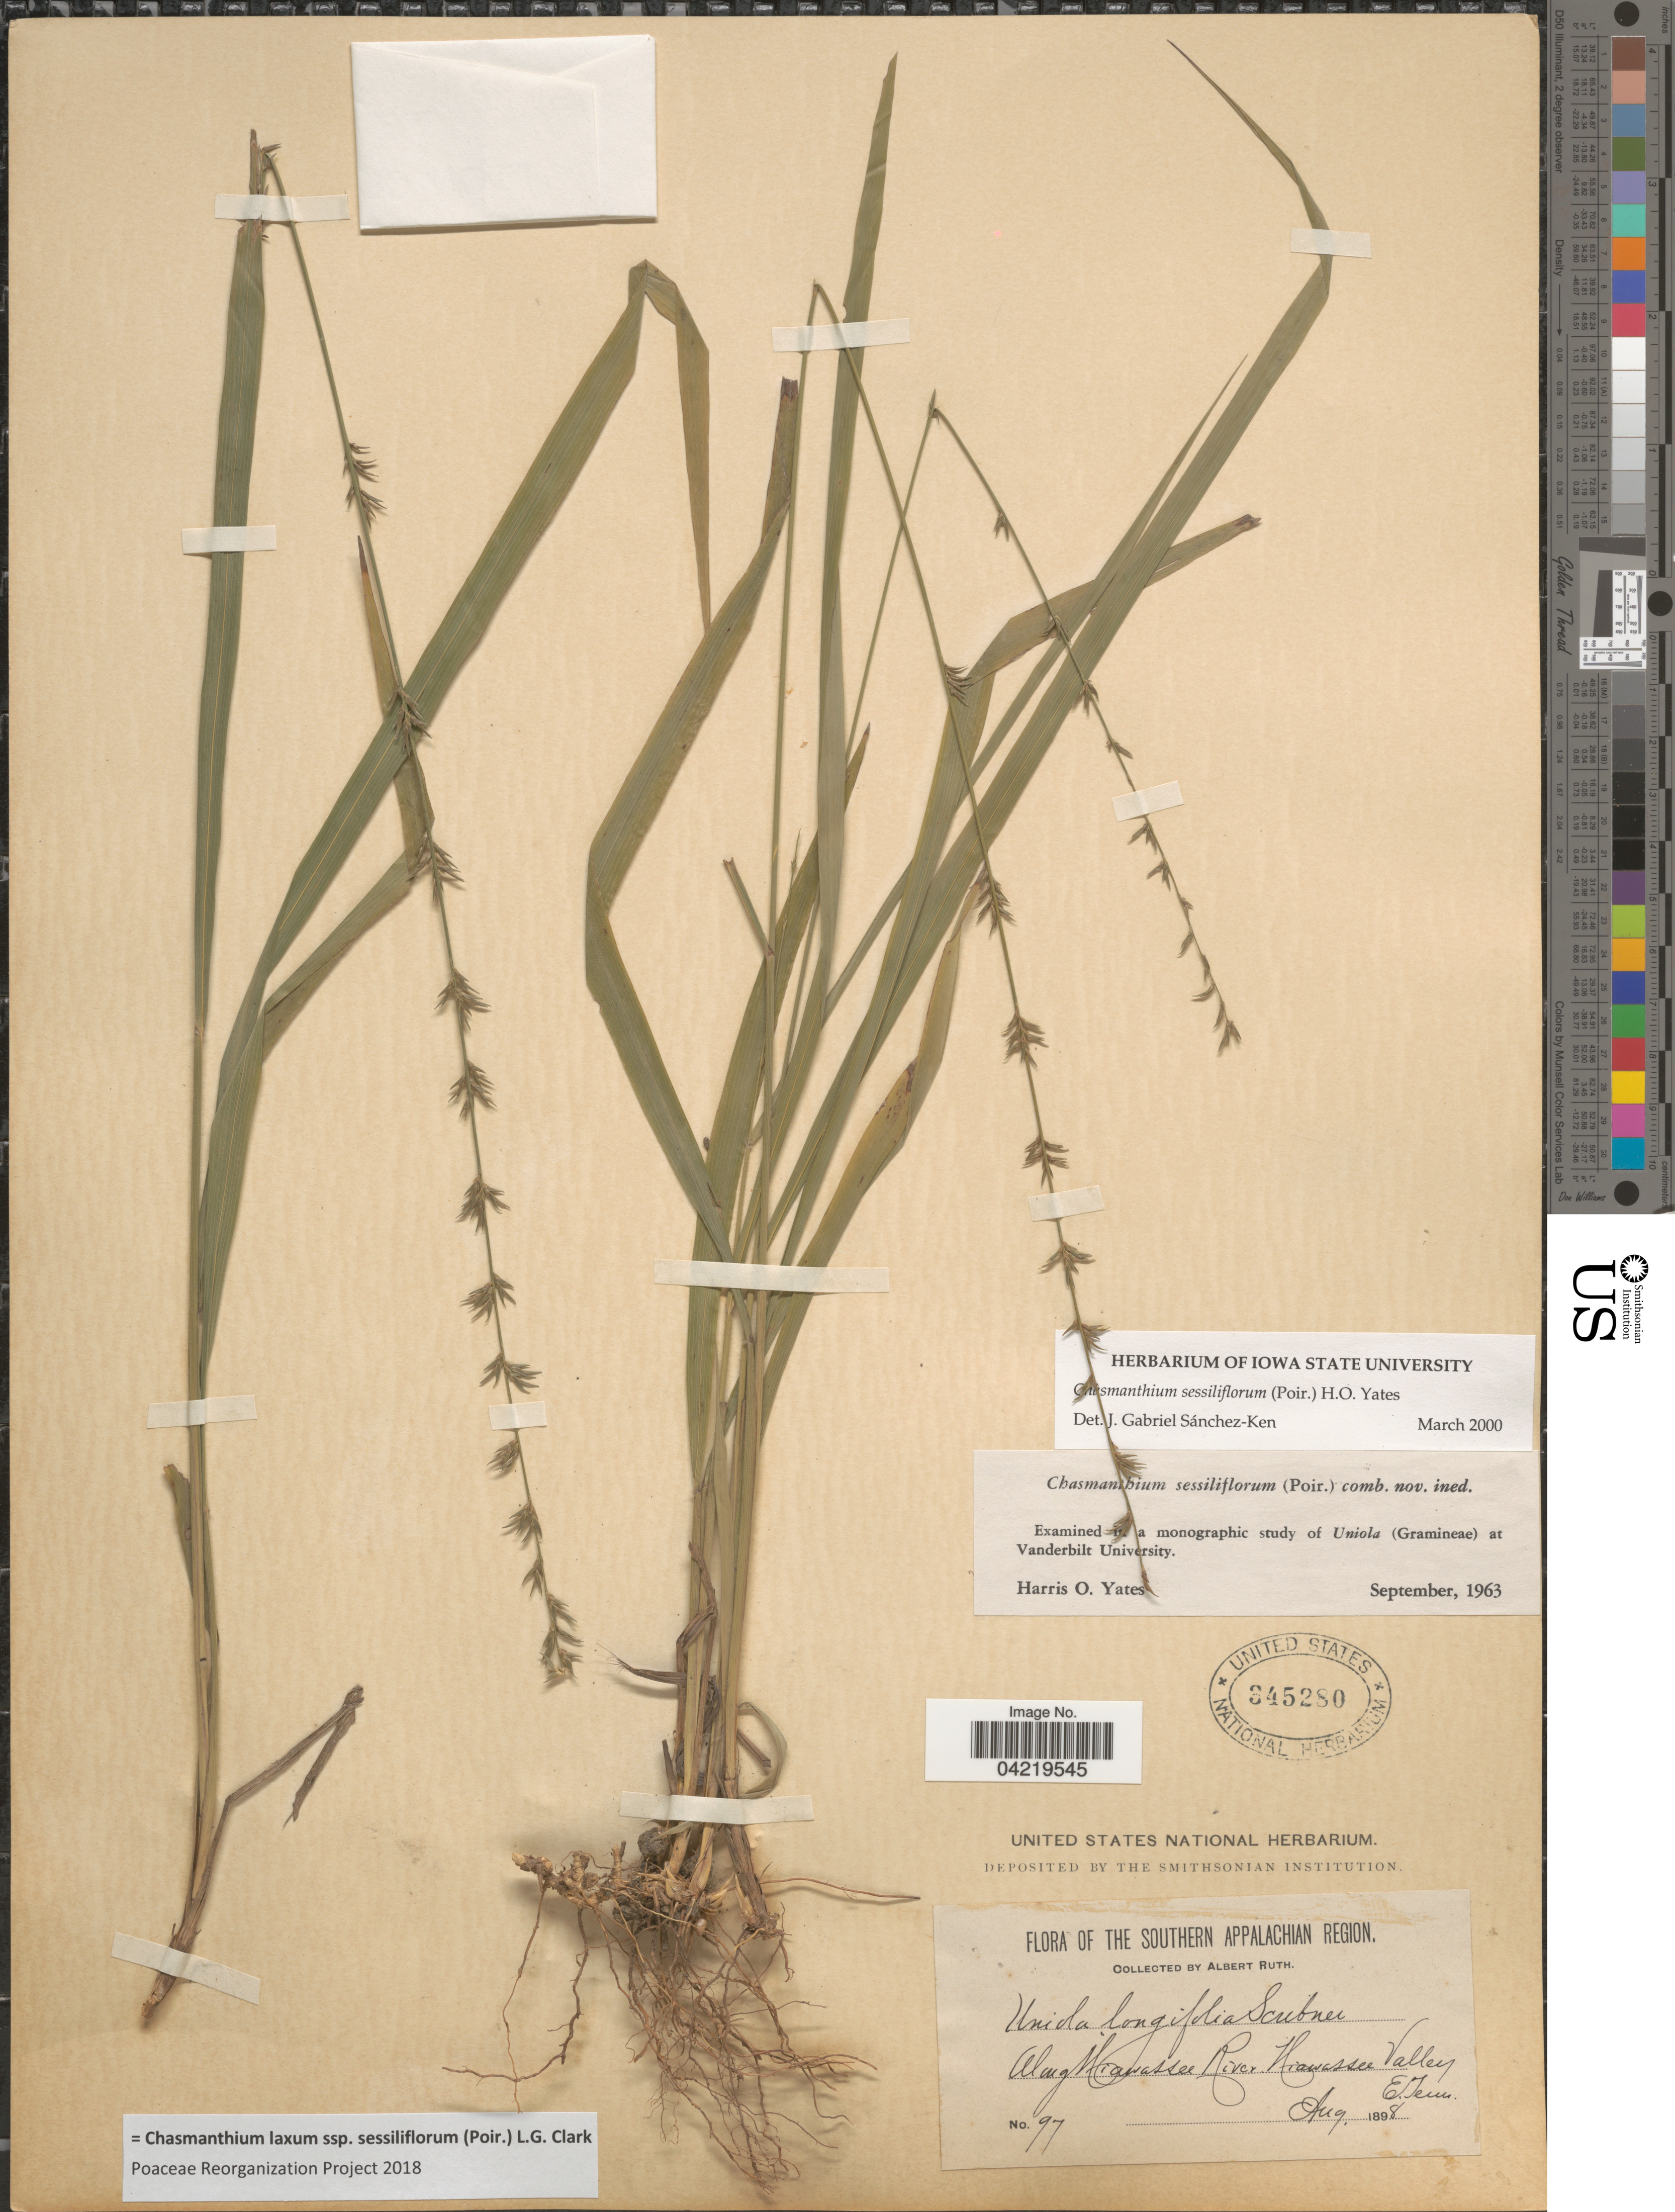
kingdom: Plantae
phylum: Tracheophyta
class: Liliopsida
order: Poales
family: Poaceae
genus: Chasmanthium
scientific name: Chasmanthium laxum subsp. sessiliflorum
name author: (L.) H.O. Yates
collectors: A. Ruth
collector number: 97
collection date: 1898-08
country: United States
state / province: Tennessee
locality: The Southern Appalachian Region. Along Hiawassee River. Hiawassee Valley, E. Tenn.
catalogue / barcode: US 345280